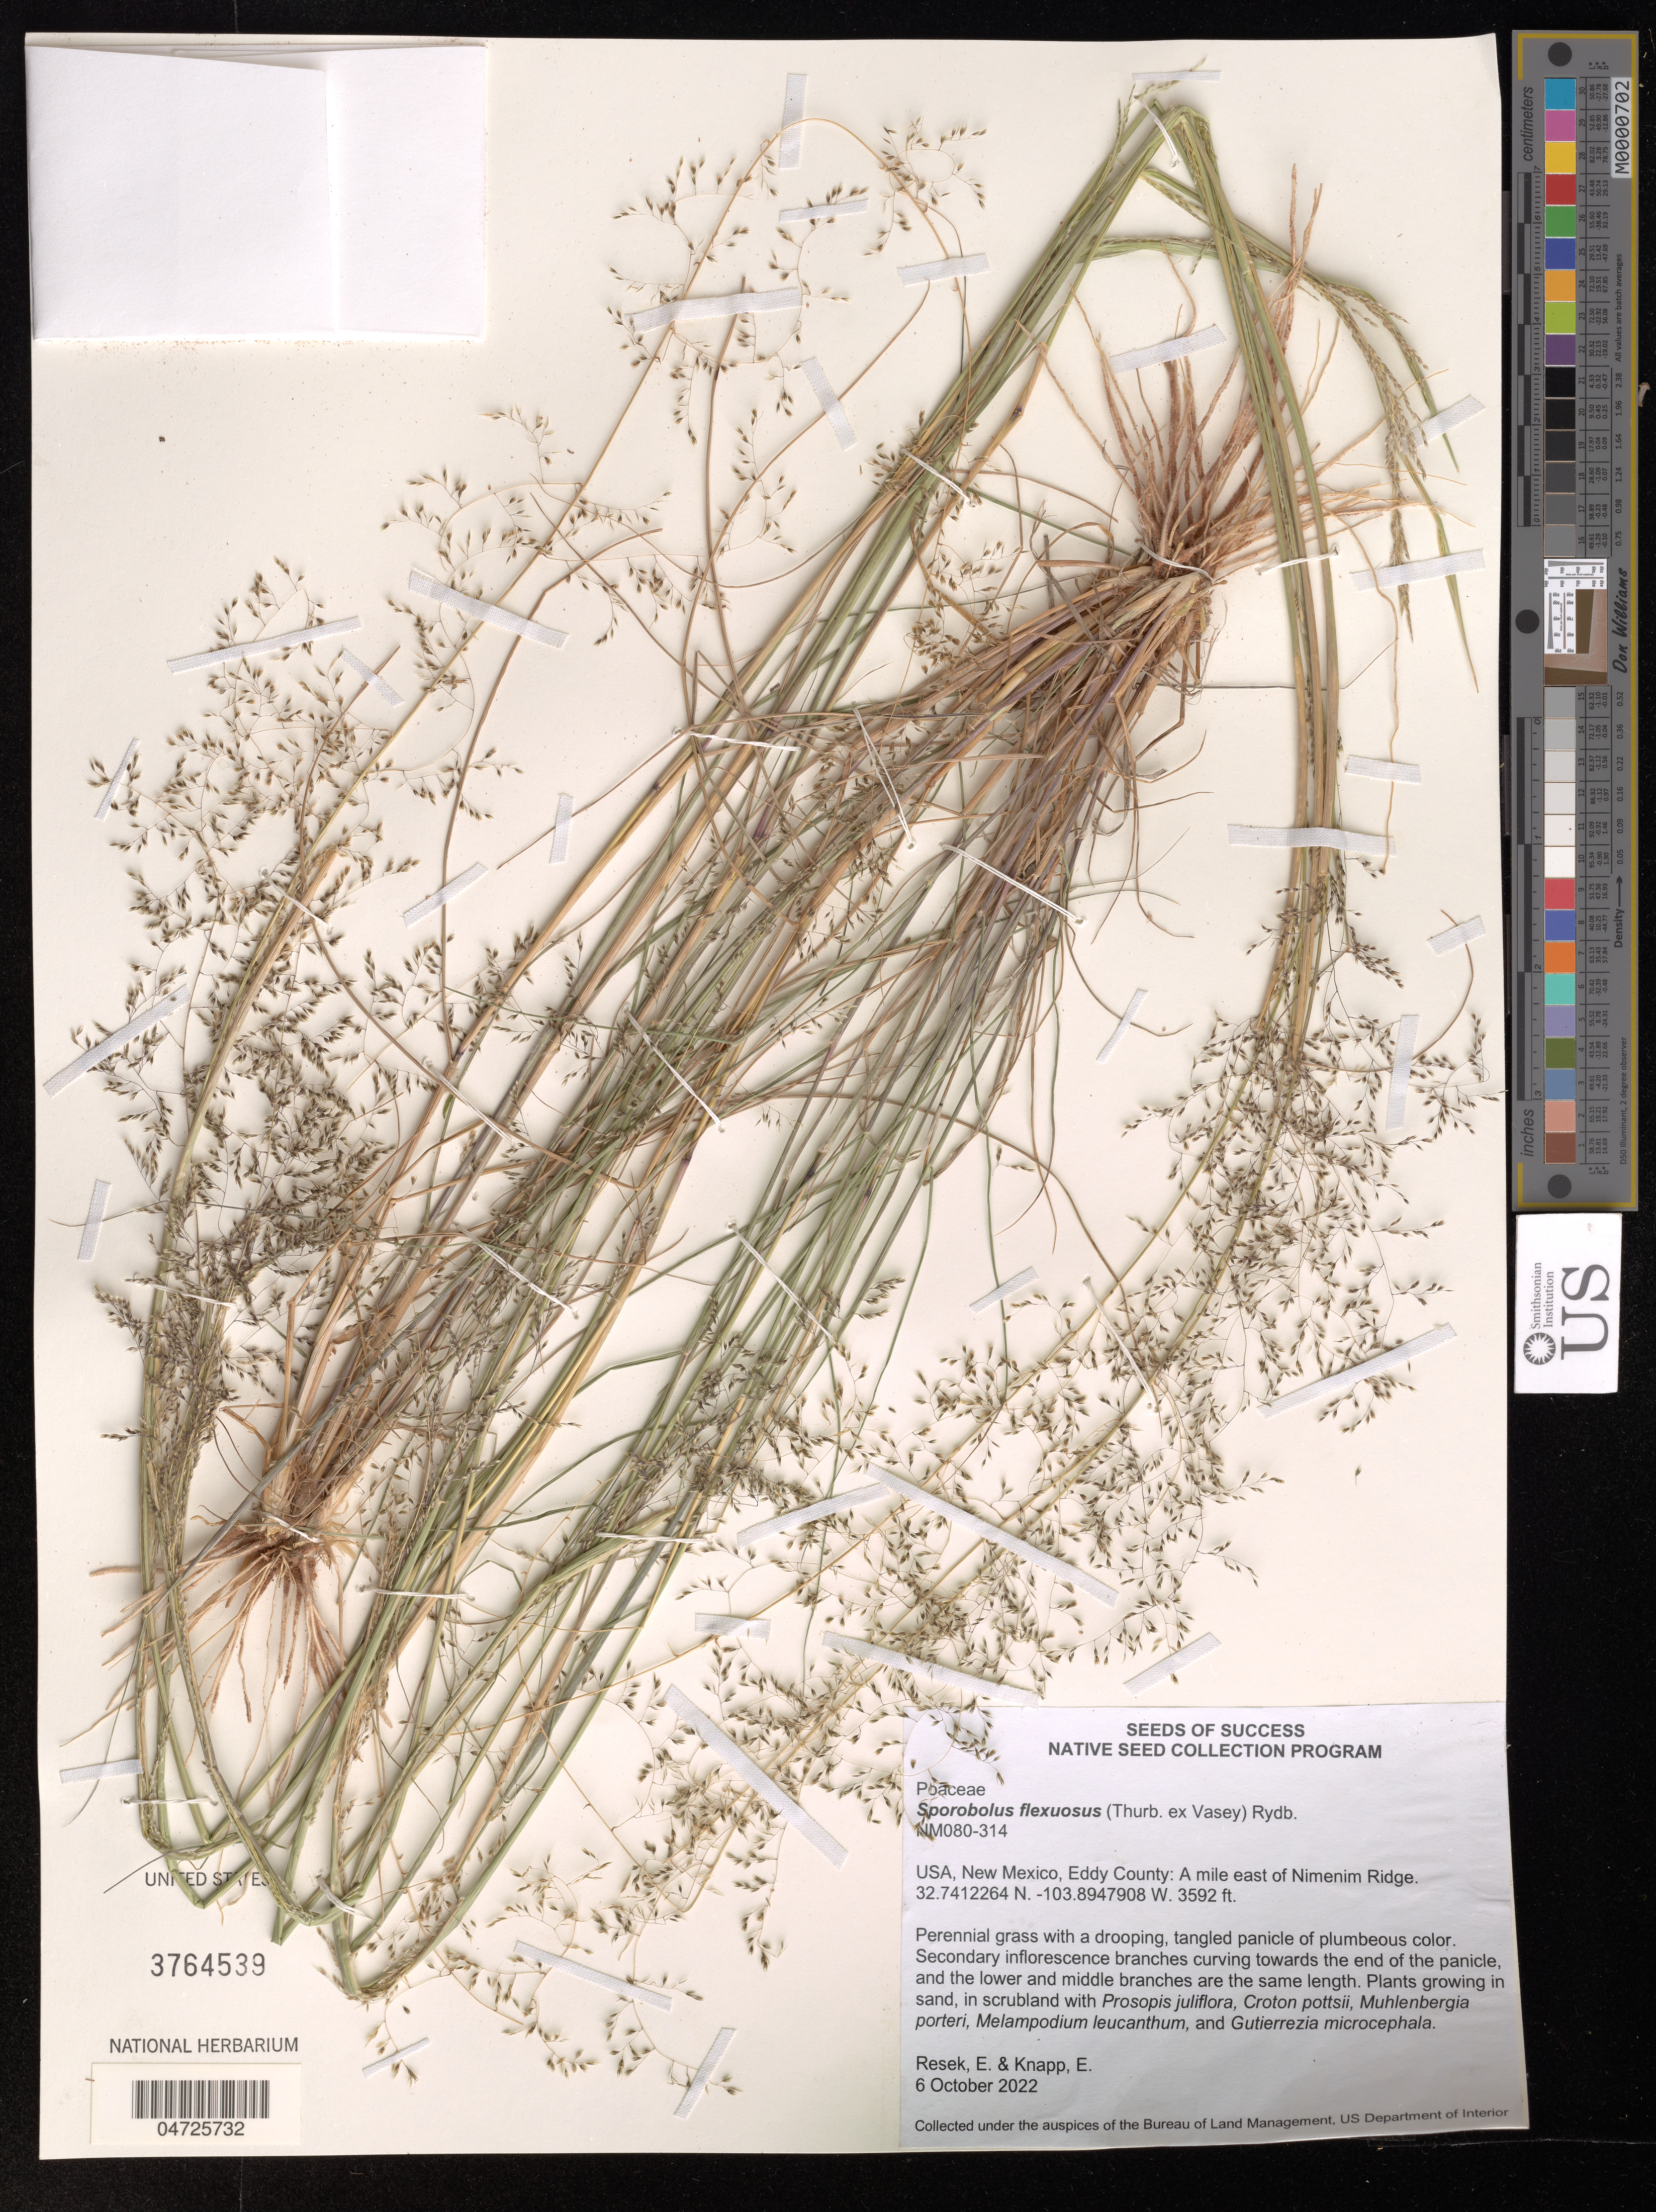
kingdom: Plantae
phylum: Tracheophyta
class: Liliopsida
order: Poales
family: Poaceae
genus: Sporobolus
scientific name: Sporobolus flexuosus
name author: (Thurb.) Rydb.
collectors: E. Resek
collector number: NM080-314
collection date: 2022-10-06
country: United States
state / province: New Mexico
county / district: Eddy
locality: Eddy County: A mile east of Nimenim Ridge.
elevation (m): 1095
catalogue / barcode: US 3764539